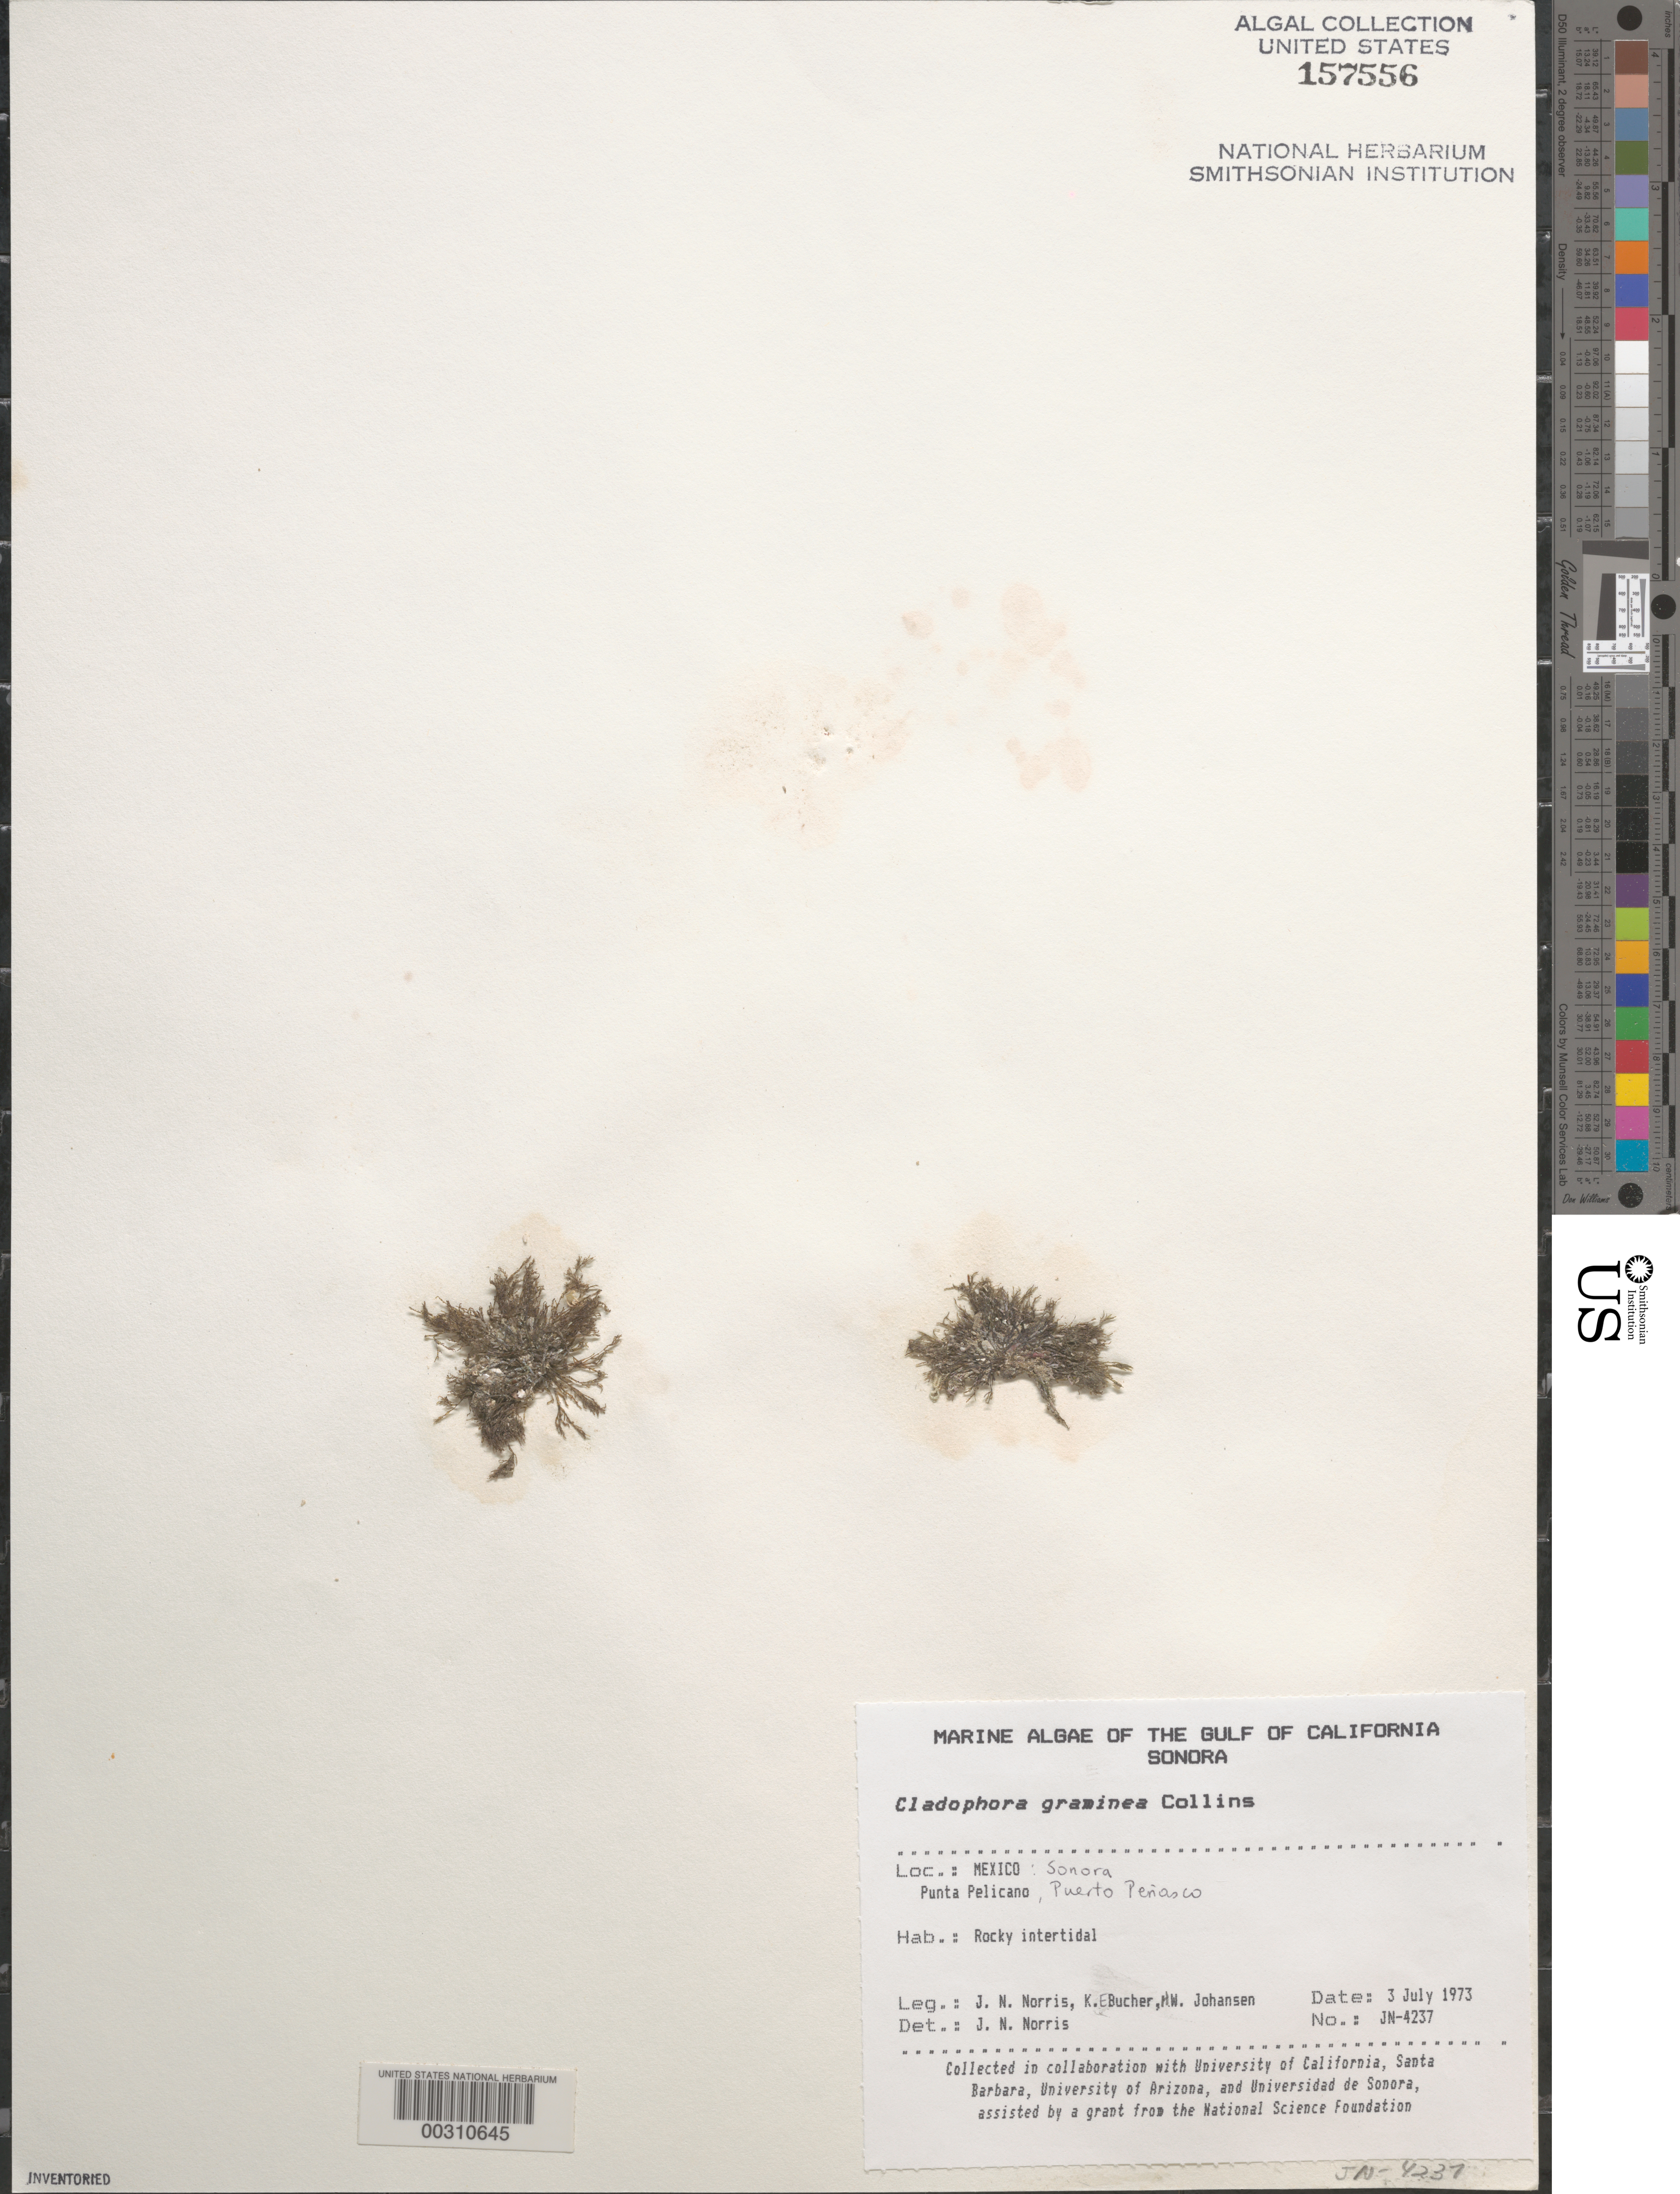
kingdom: Plantae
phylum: Chlorophyta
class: Ulvophyceae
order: Cladophorales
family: Cladophoraceae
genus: Cladophora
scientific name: Cladophora graminea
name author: Collins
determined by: Norris, James N.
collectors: J. N. Norris, K. E. Bucher & H. Johansen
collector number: JN-4237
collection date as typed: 03 Jul 1973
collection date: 1973-07-03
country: Mexico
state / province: Sonora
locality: Punta Pelicano, Puerto Penasco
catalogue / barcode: US 157556